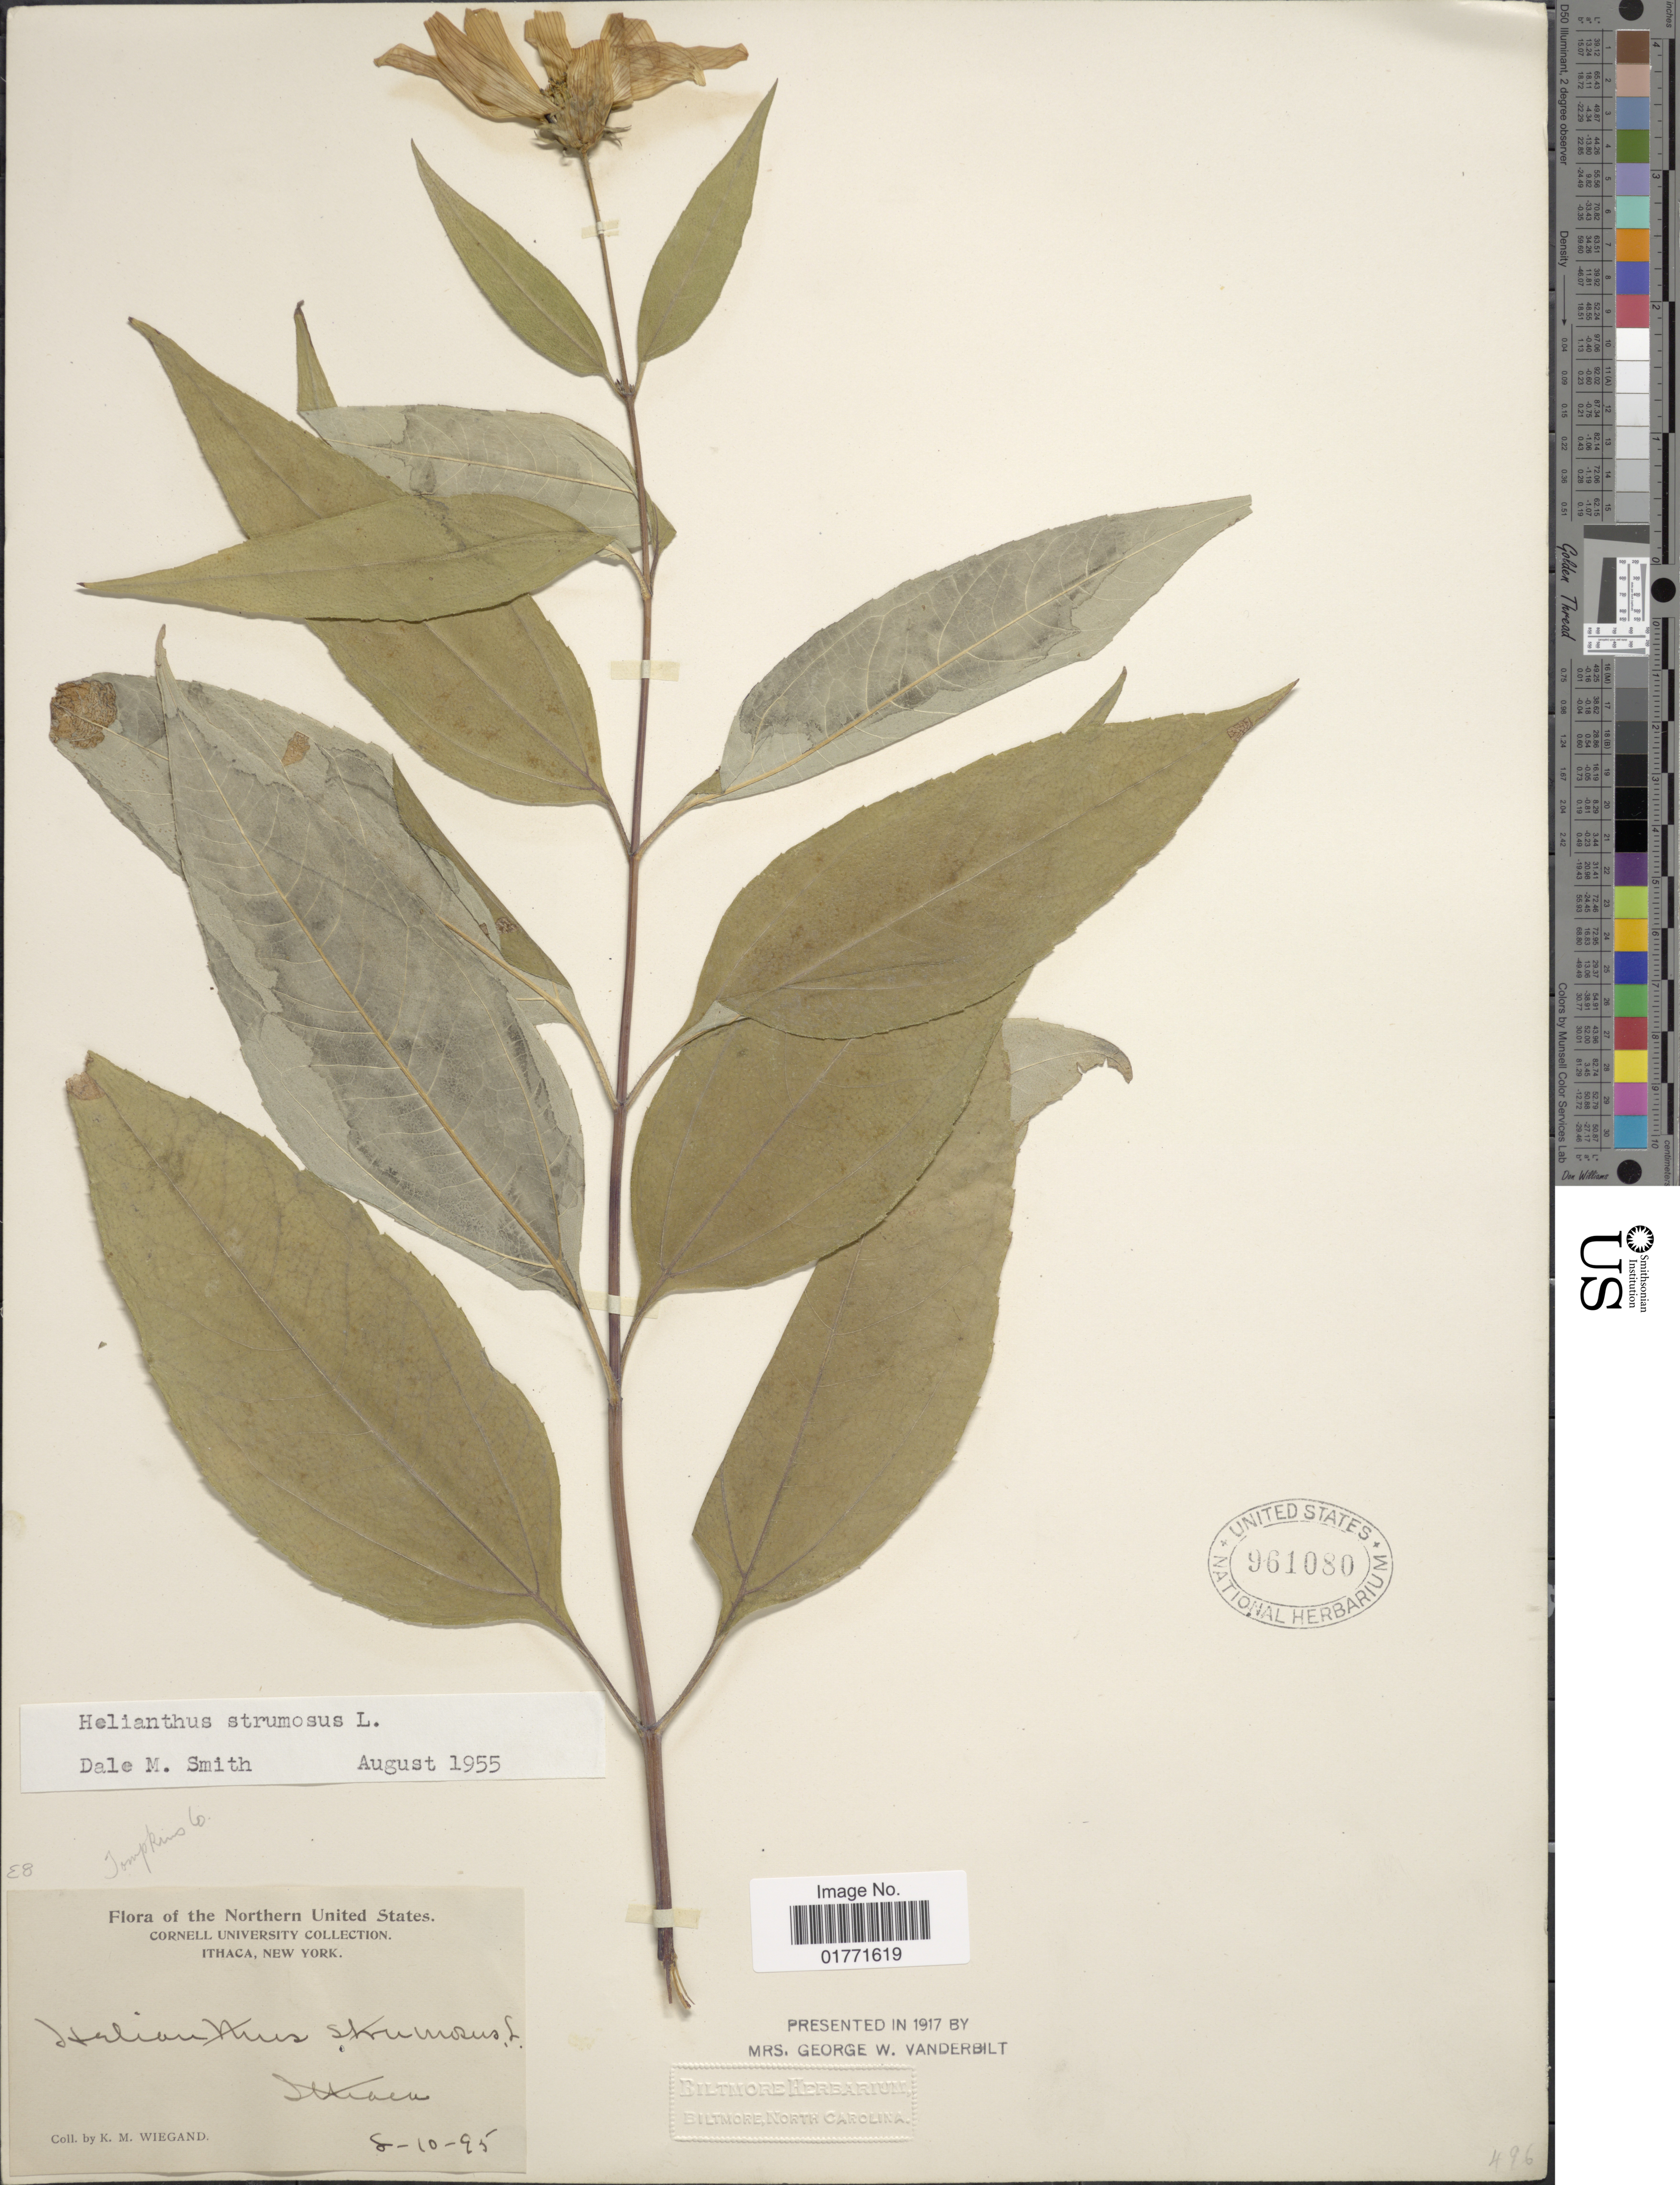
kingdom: Plantae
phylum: Tracheophyta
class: Magnoliopsida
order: Asterales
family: Asteraceae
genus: Helianthus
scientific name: Helianthus strumosus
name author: L.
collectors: K. M. Wiegand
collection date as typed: Transcribed d/m/y: 8/10/95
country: United States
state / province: New York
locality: Ithaca, New York.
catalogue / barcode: US 961080